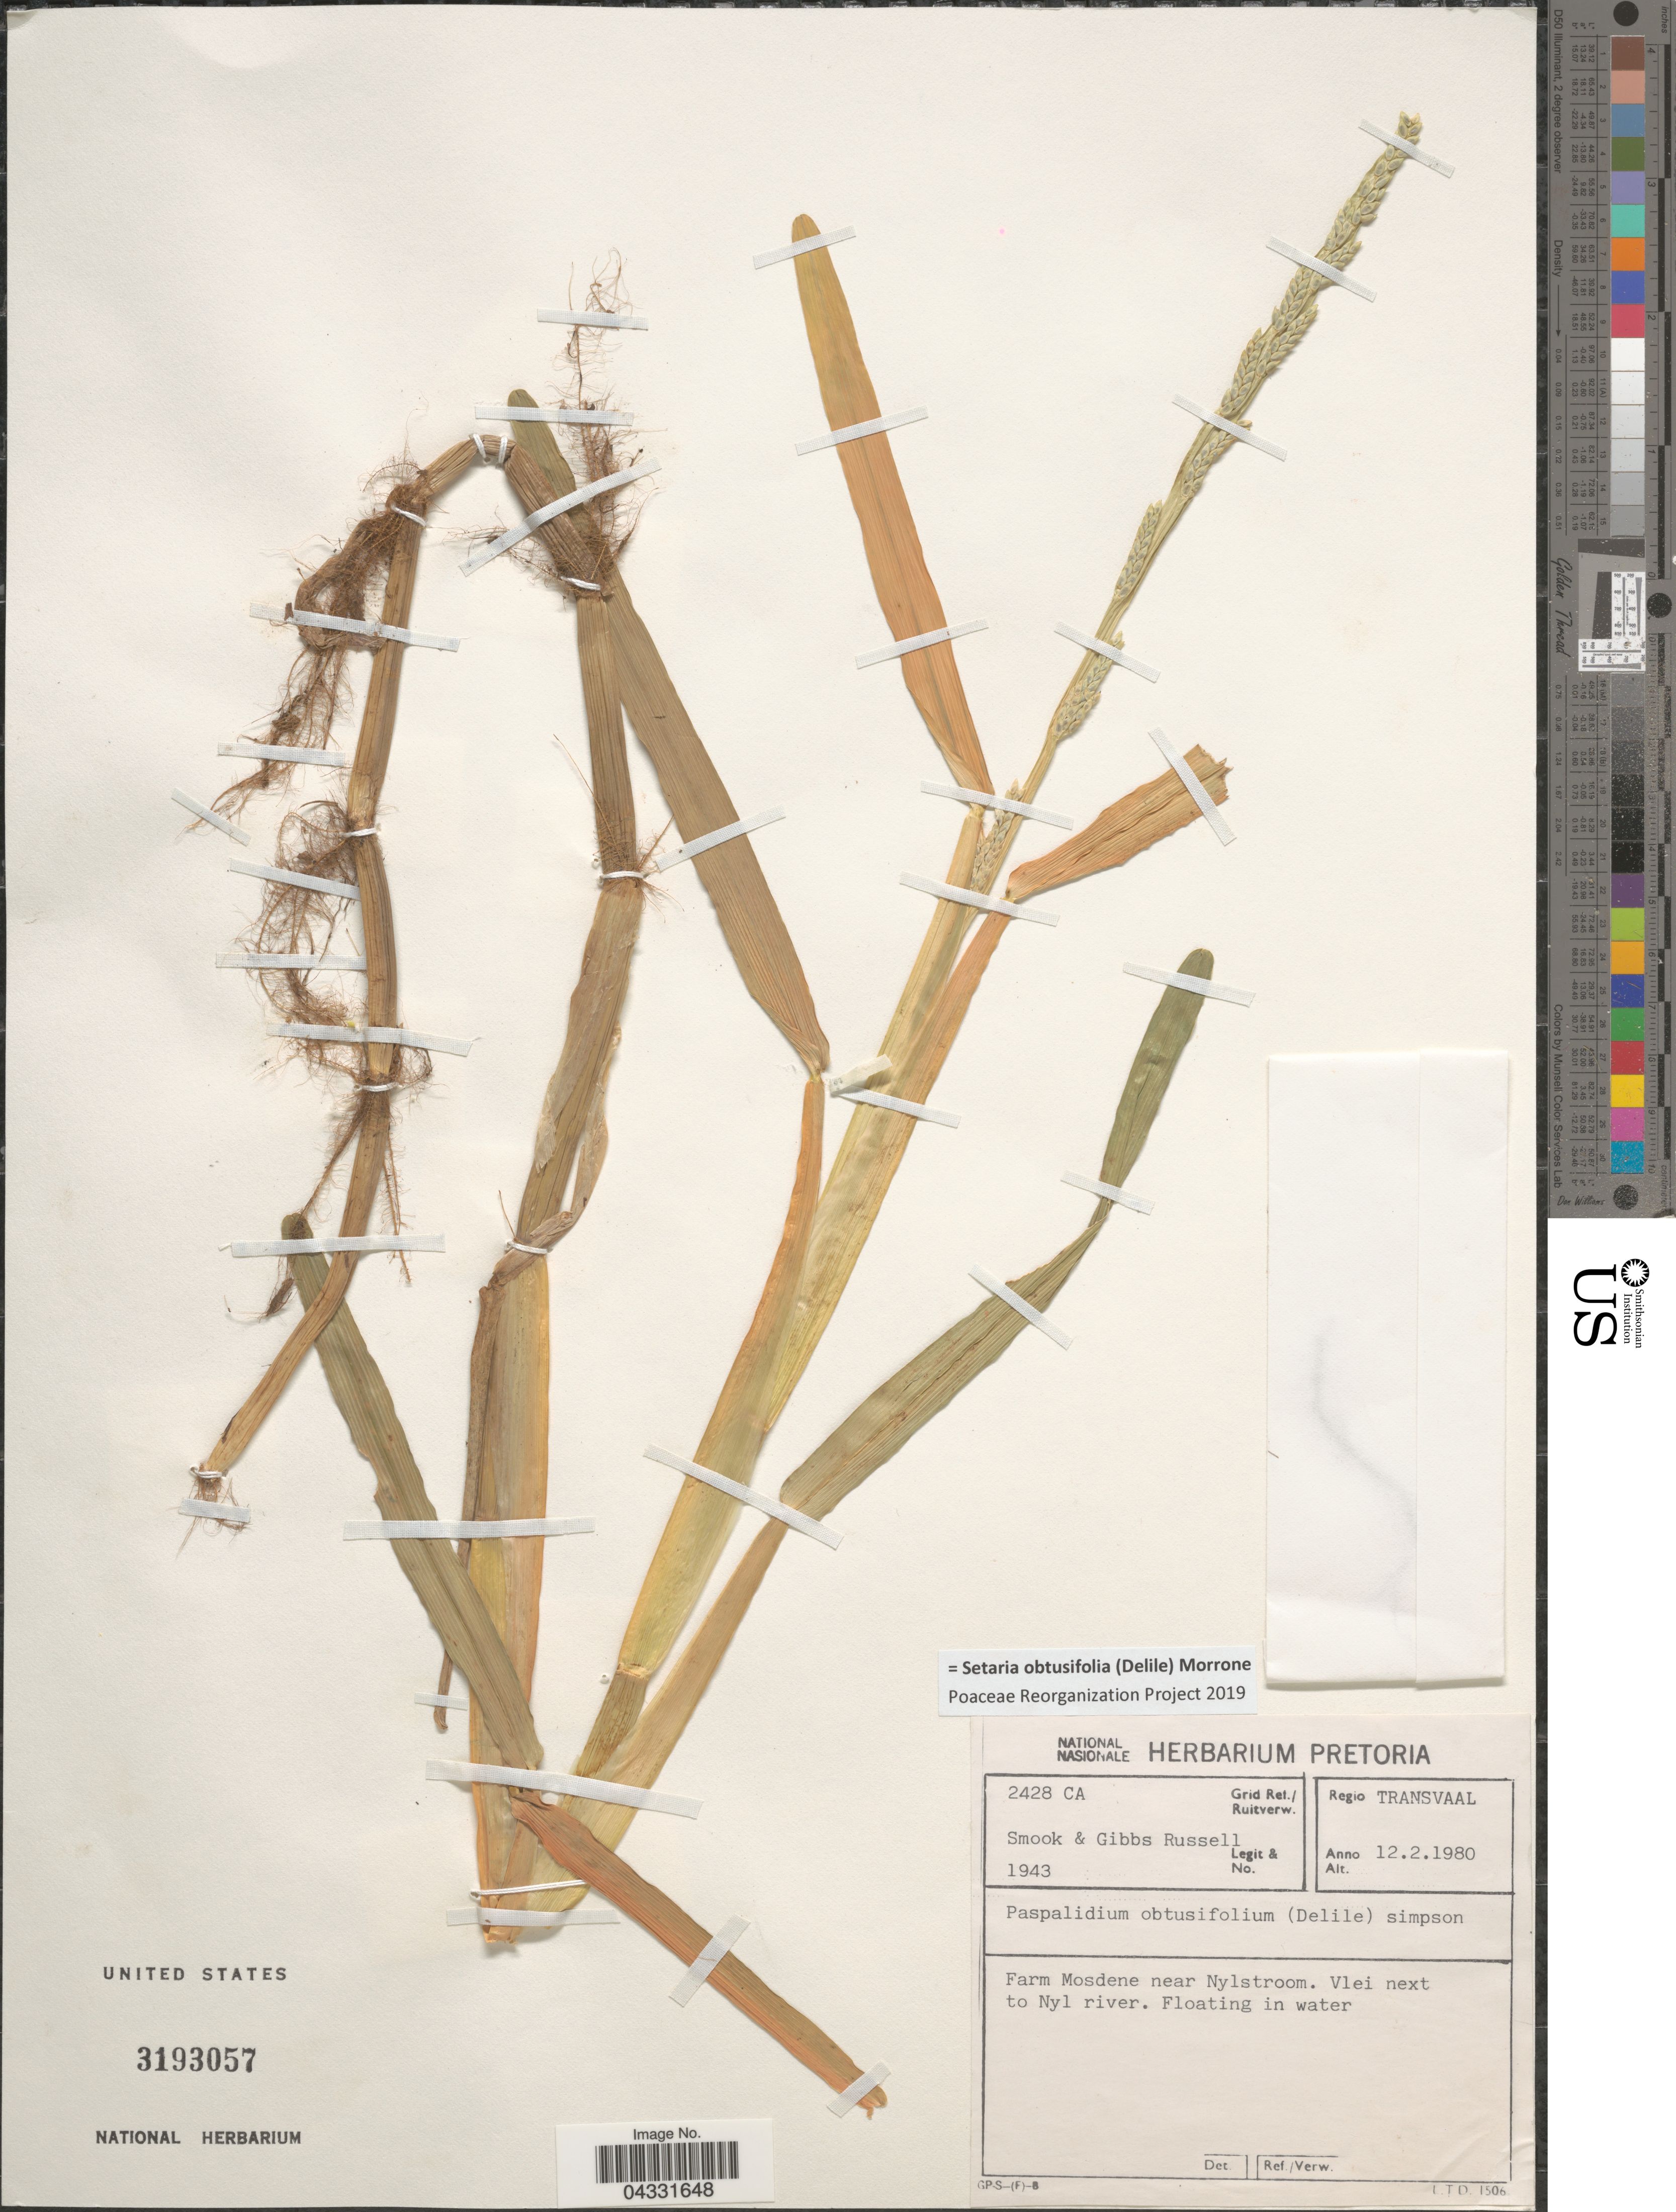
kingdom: Plantae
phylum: Tracheophyta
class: Liliopsida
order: Poales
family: Poaceae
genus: Setaria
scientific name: Setaria obtusifolia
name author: (Delile) Morrone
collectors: Smook & Gibbs-Russell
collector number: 1943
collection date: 1980-02-12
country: South Africa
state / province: Limpopo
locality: Grid Ref./Ruitverw. 2428 CA. Regio Transvaal. Farm Mosdene near Nylstroom. Vlei next to Nyl river.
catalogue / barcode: US 3193057